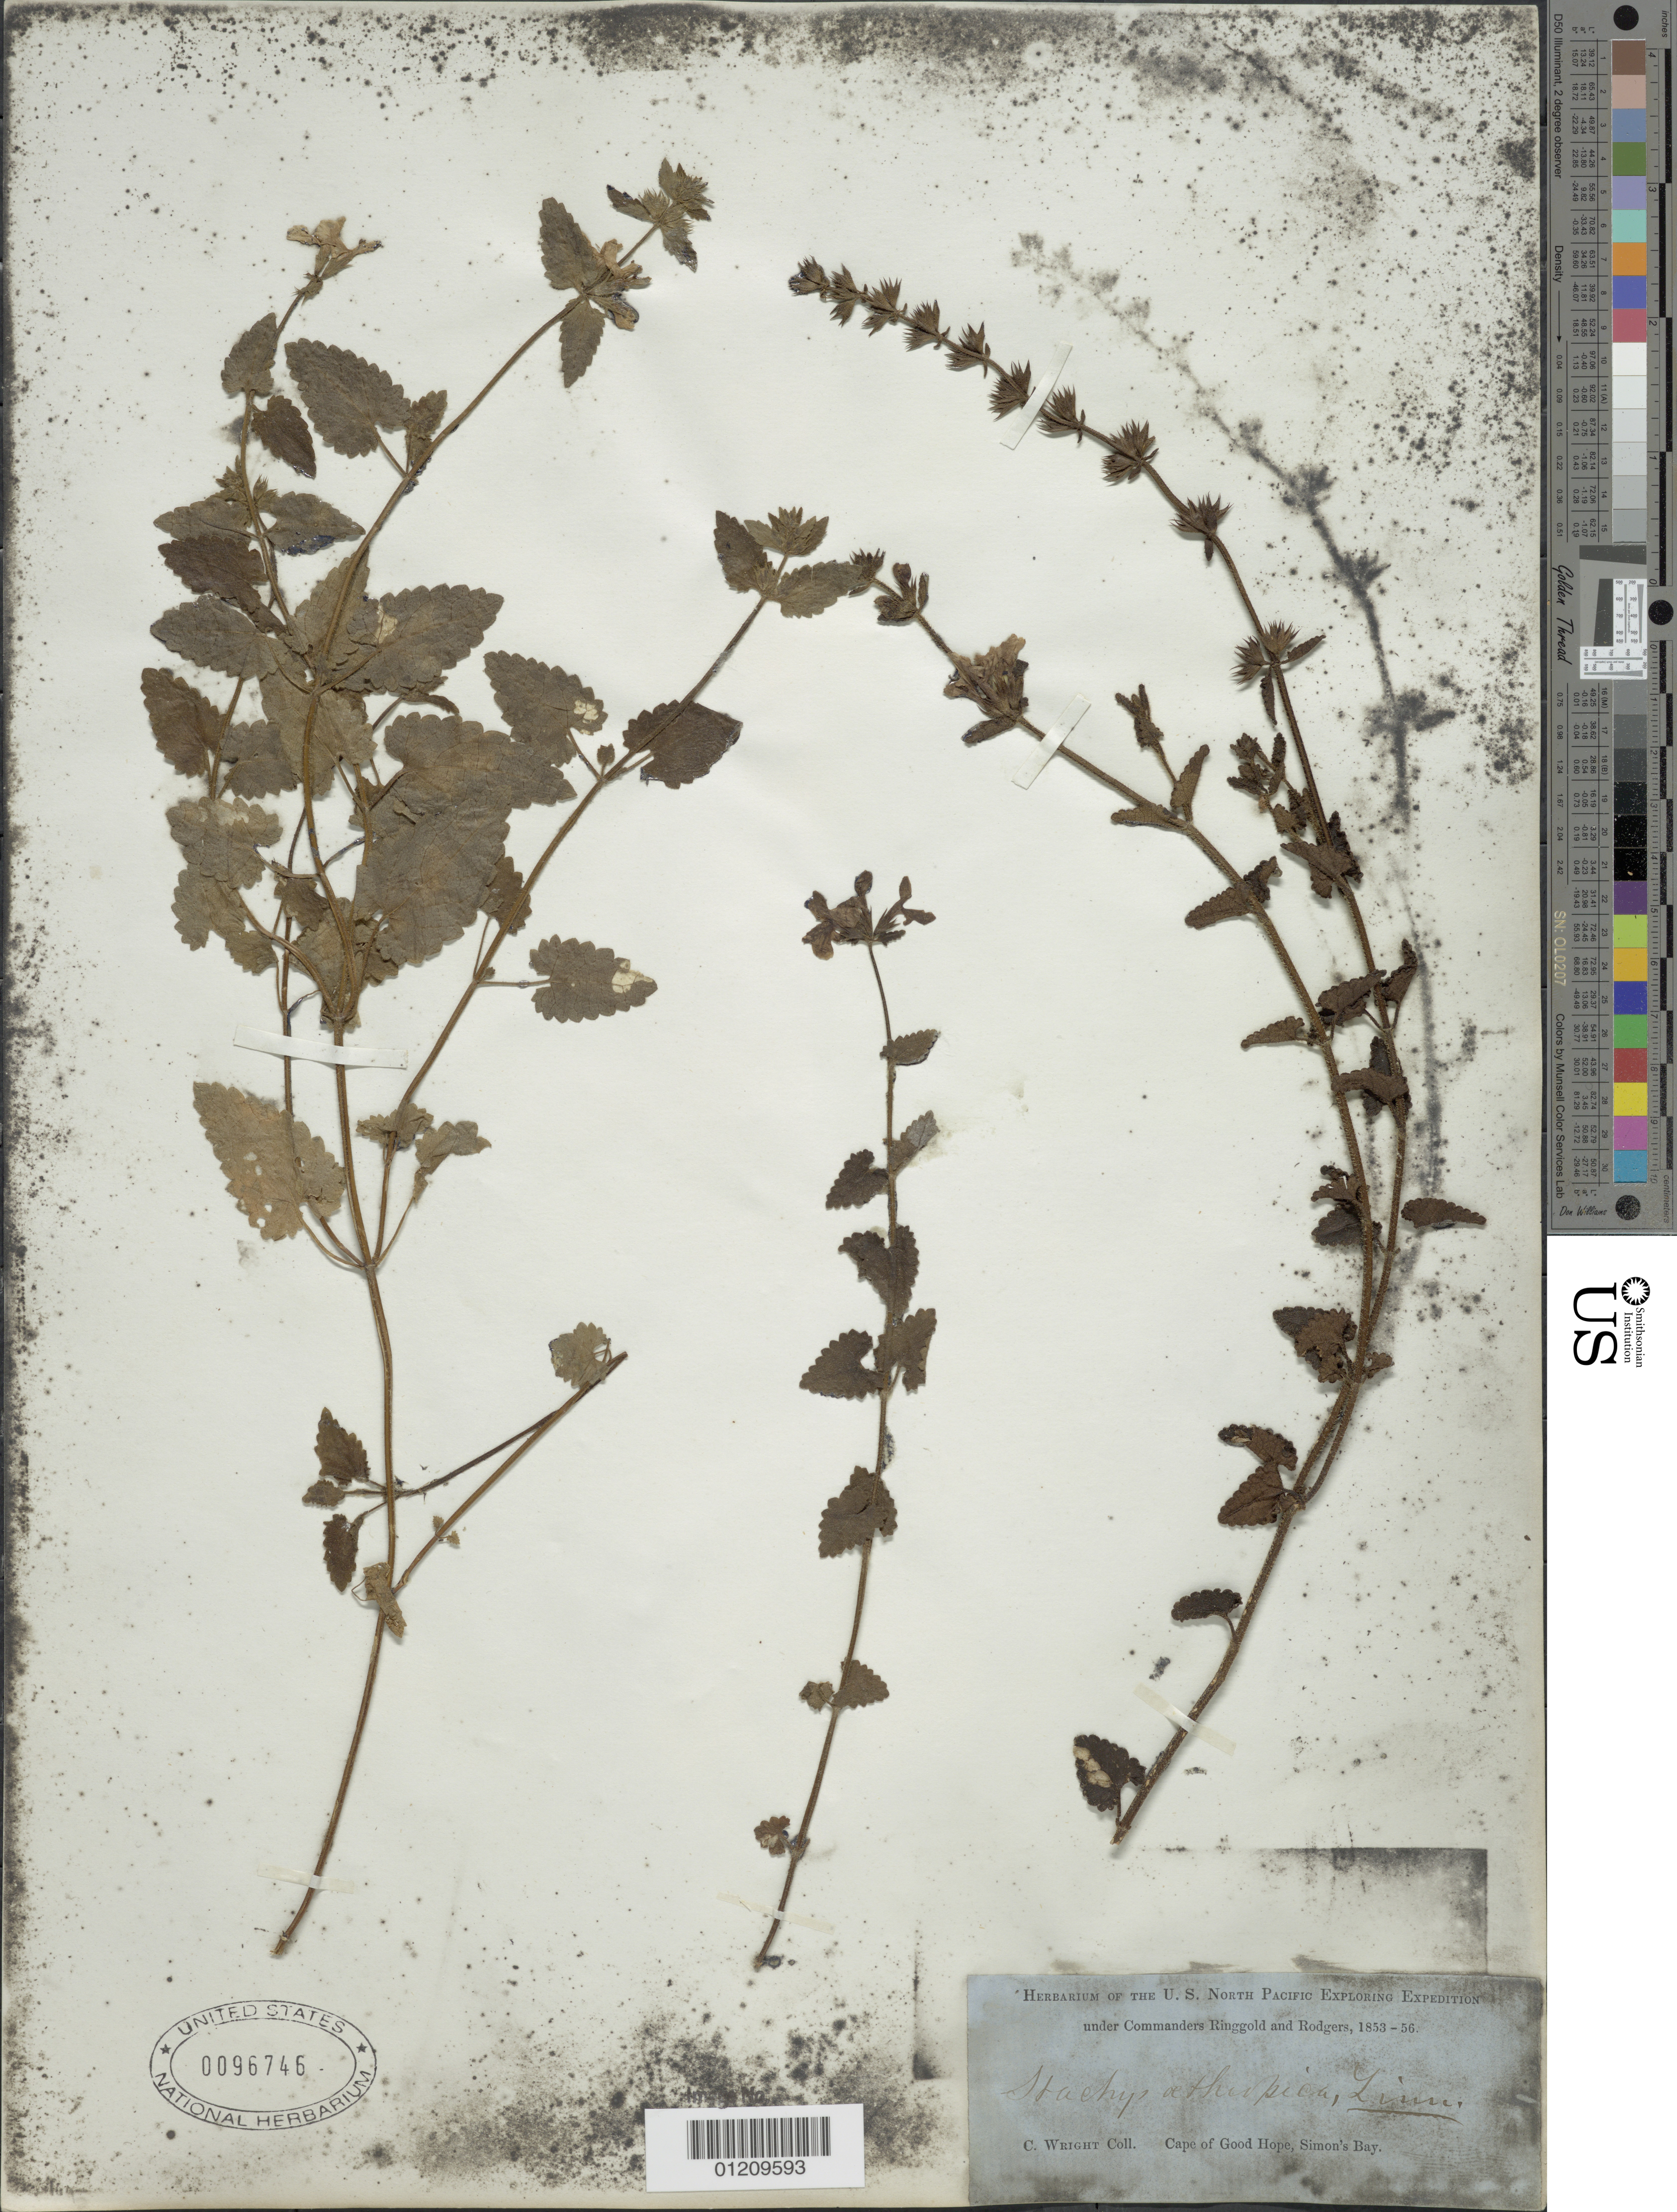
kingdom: Plantae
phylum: Tracheophyta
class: Magnoliopsida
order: Lamiales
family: Lamiaceae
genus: Stachys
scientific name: Stachys aethiopica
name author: L.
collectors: C. Wright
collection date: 1853/1856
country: South Africa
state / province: Western Cape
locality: Cape of Good Hope, Simon's Bay.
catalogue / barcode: US 96746